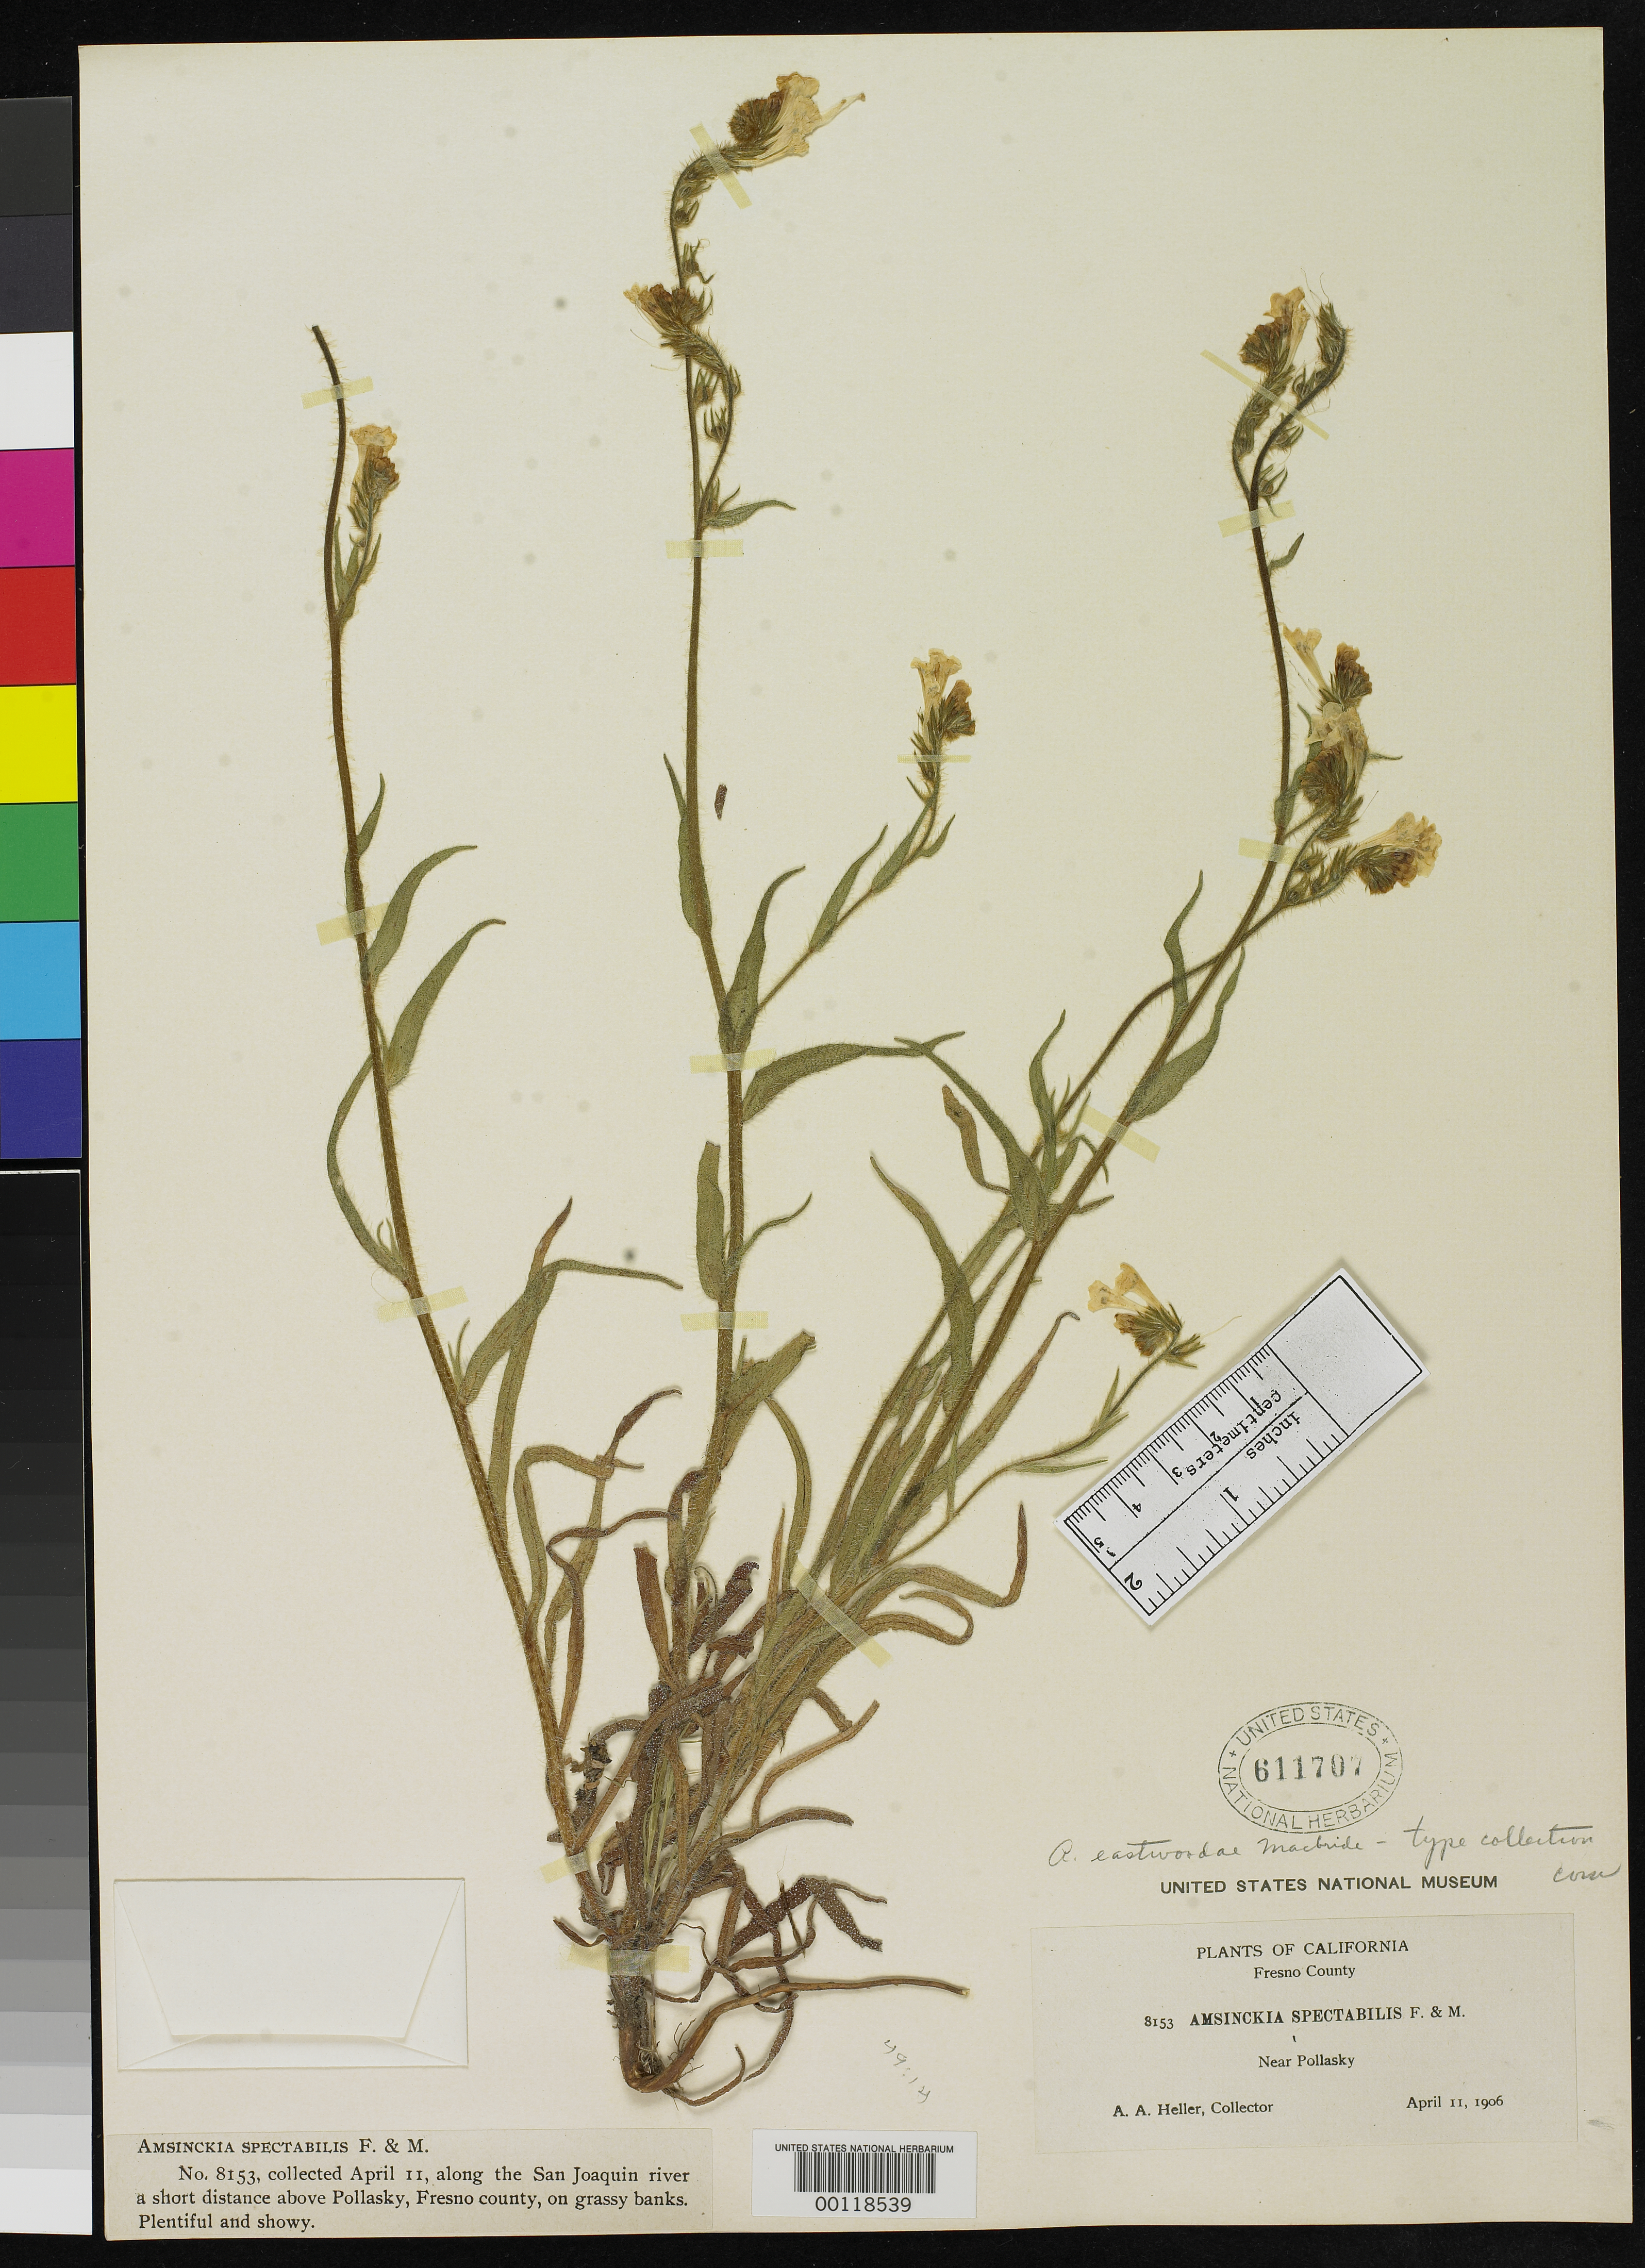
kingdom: Plantae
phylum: Tracheophyta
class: Magnoliopsida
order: Boraginales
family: Boraginaceae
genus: Amsinckia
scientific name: Amsinckia eastwoodiae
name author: J.F. Macbr.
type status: Isotype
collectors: A. A. Heller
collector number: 8153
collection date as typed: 11 Apr 1906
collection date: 1906-04-11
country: United States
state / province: California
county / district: Fresno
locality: Near Pollasky.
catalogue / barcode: US 611707